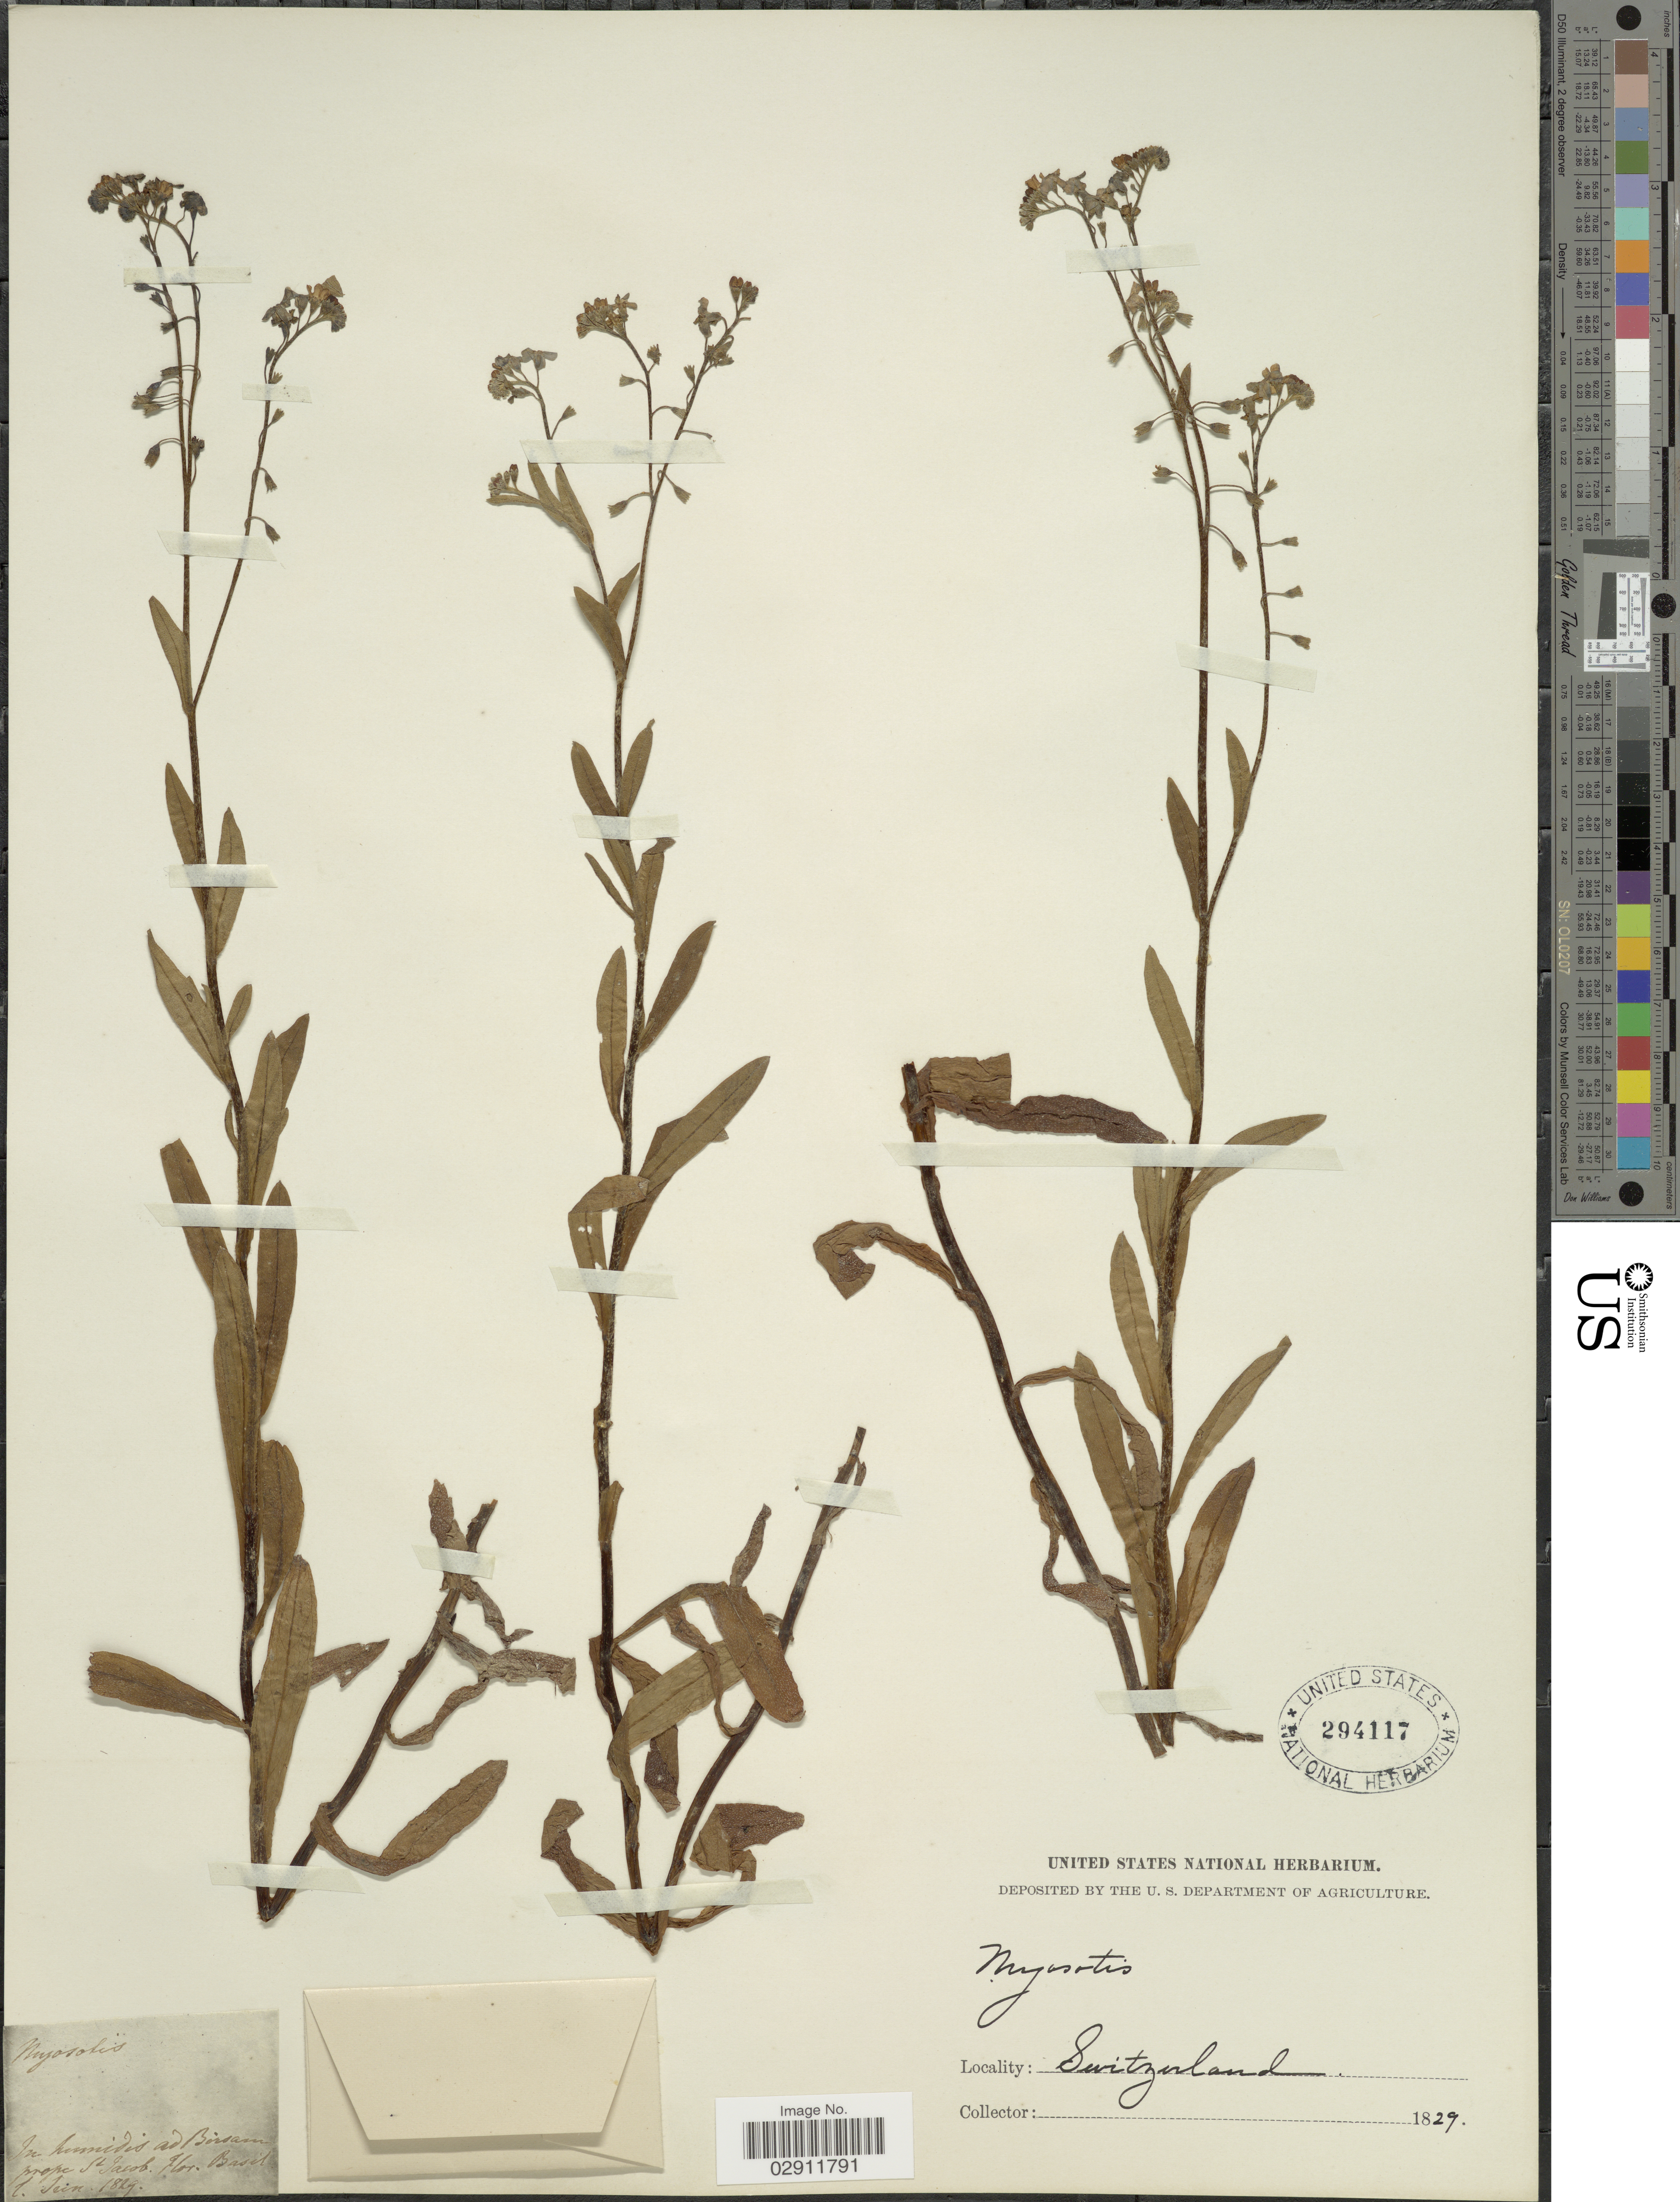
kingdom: Plantae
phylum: Tracheophyta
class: Magnoliopsida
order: Boraginales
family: Boraginaceae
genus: Myosotis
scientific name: Myosotis sp.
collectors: ex herb. United States National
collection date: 1829-06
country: Switzerland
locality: In humidis ad Bòrsam prope St. Jacob.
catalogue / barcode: US 294117